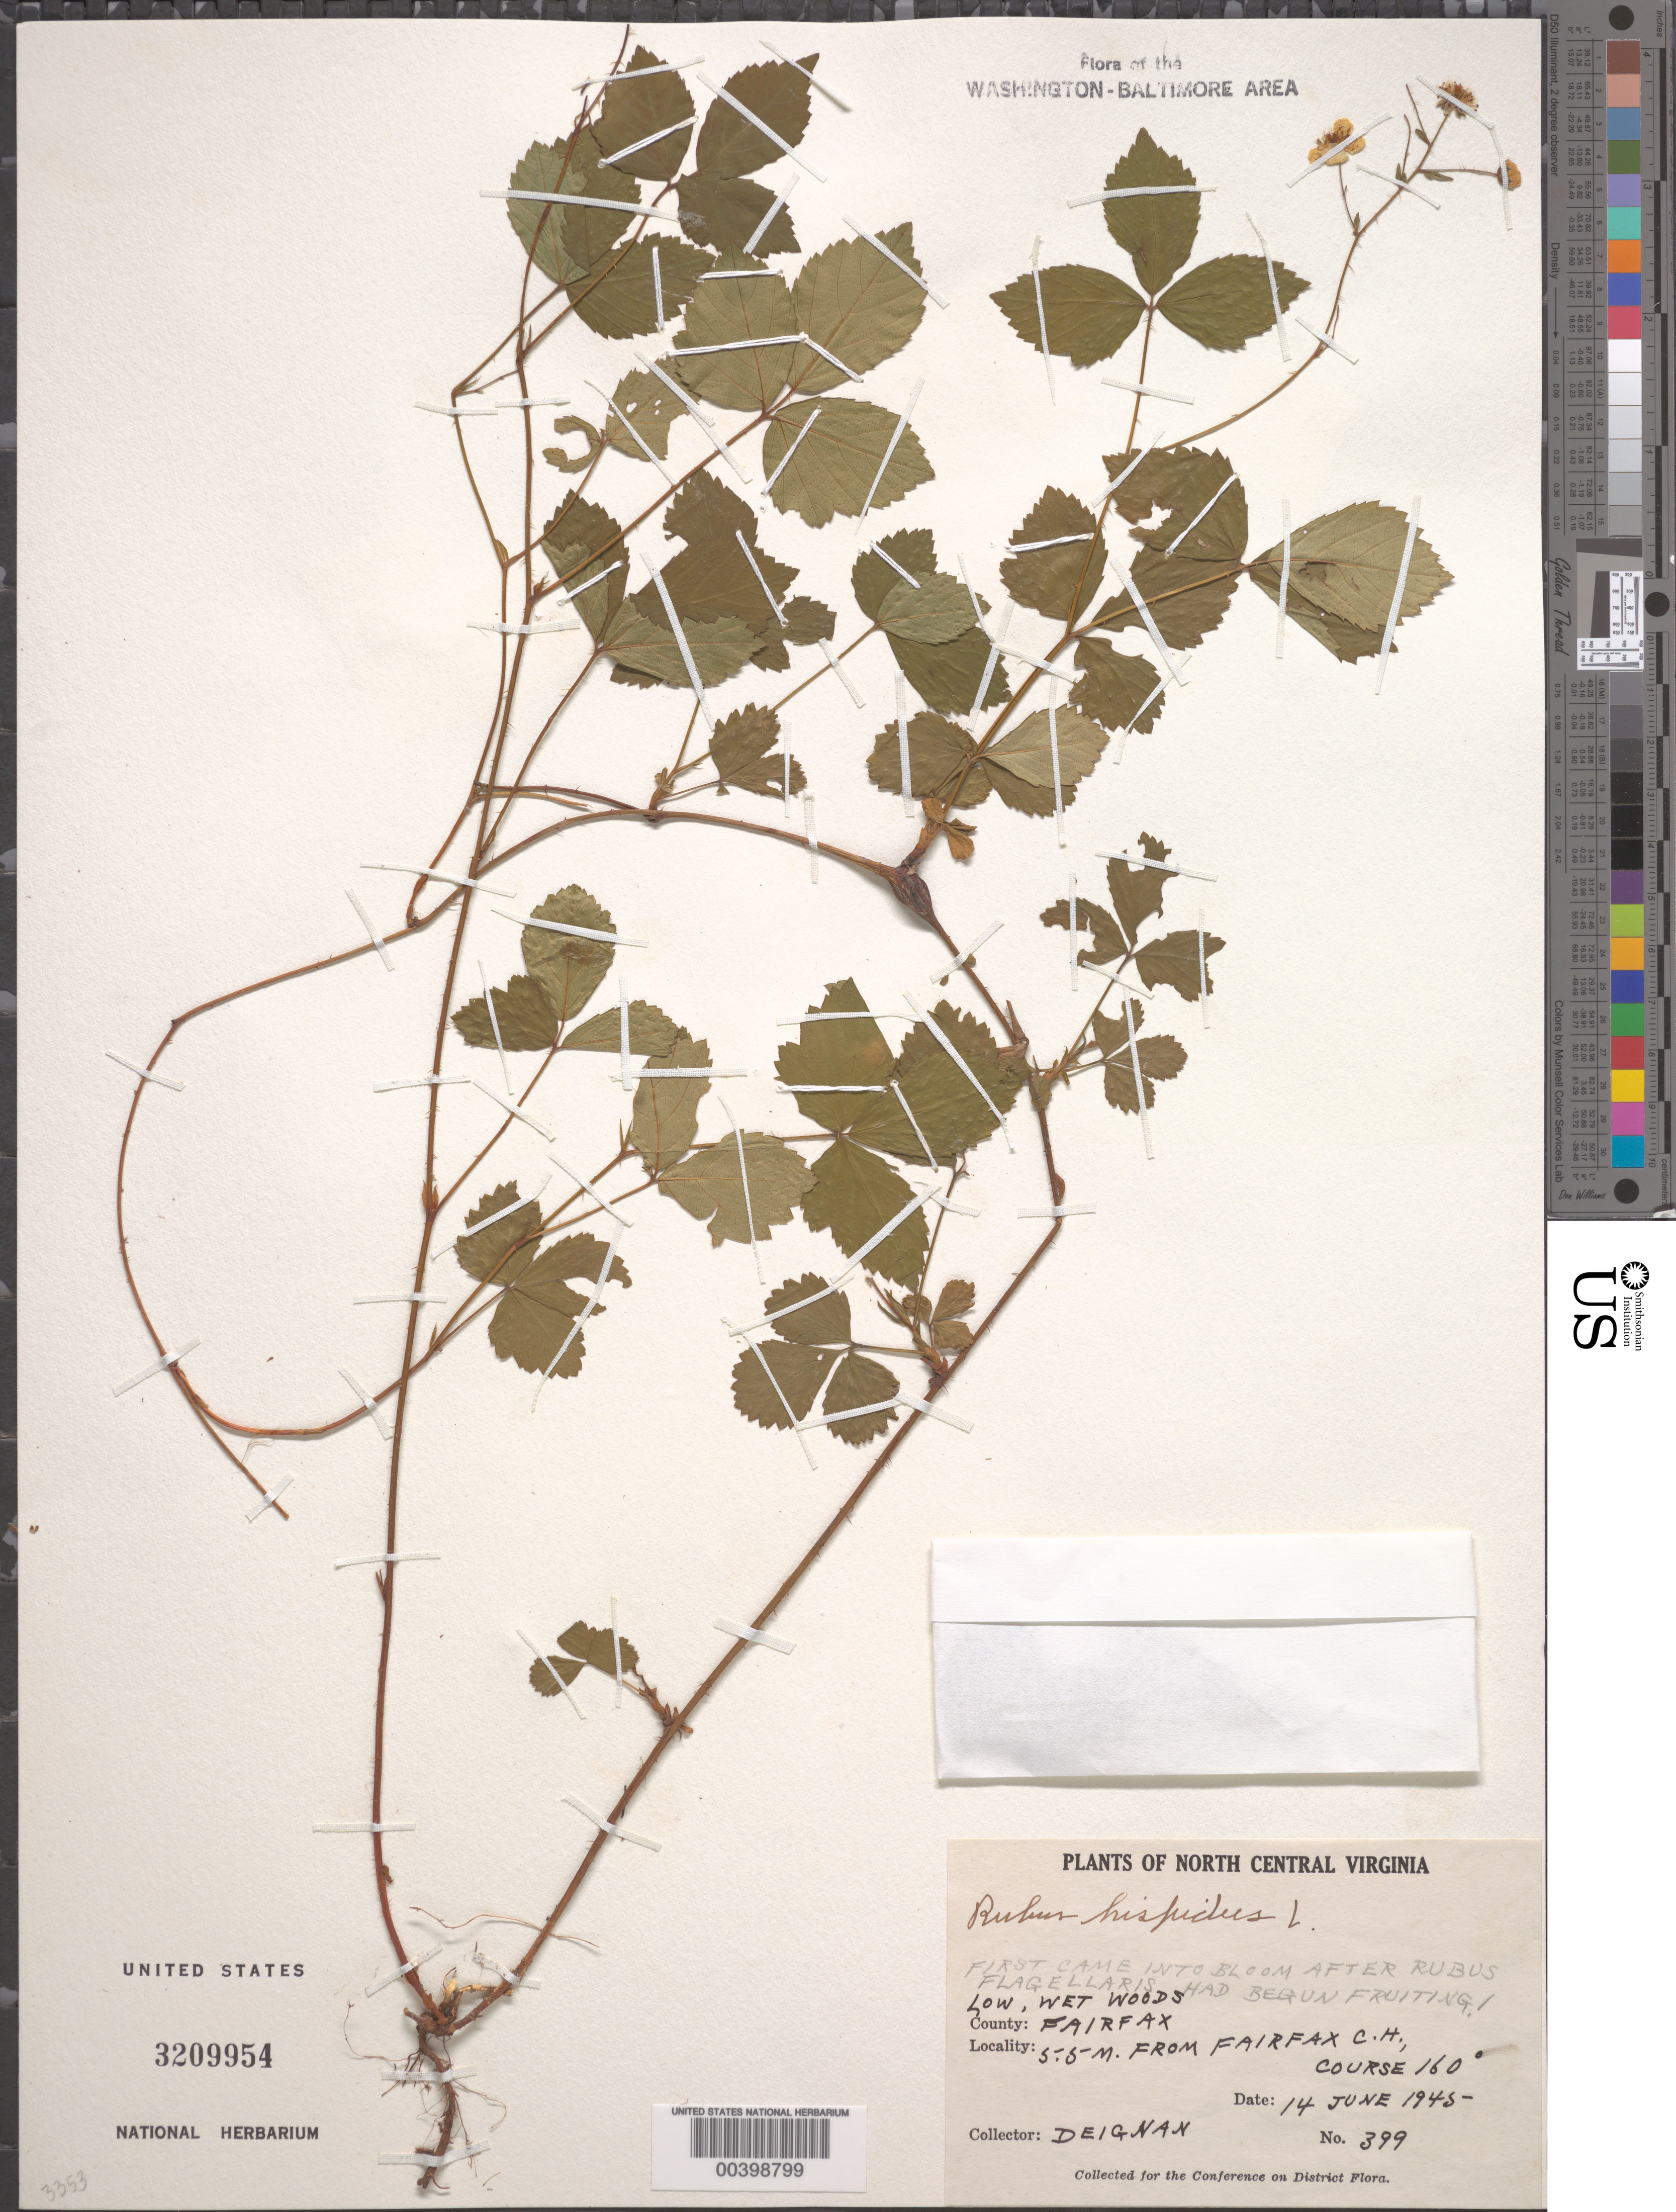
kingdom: Plantae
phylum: Tracheophyta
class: Magnoliopsida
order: Rosales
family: Rosaceae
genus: Rubus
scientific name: Rubus hispidus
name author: L.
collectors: -. Deignan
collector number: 399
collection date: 1945-06-14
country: United States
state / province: Virginia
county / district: Fairfax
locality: North Central Virginia. County: Fairfax. 5.5 m. from Fairfax C.H. Course 160°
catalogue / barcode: US 3209954